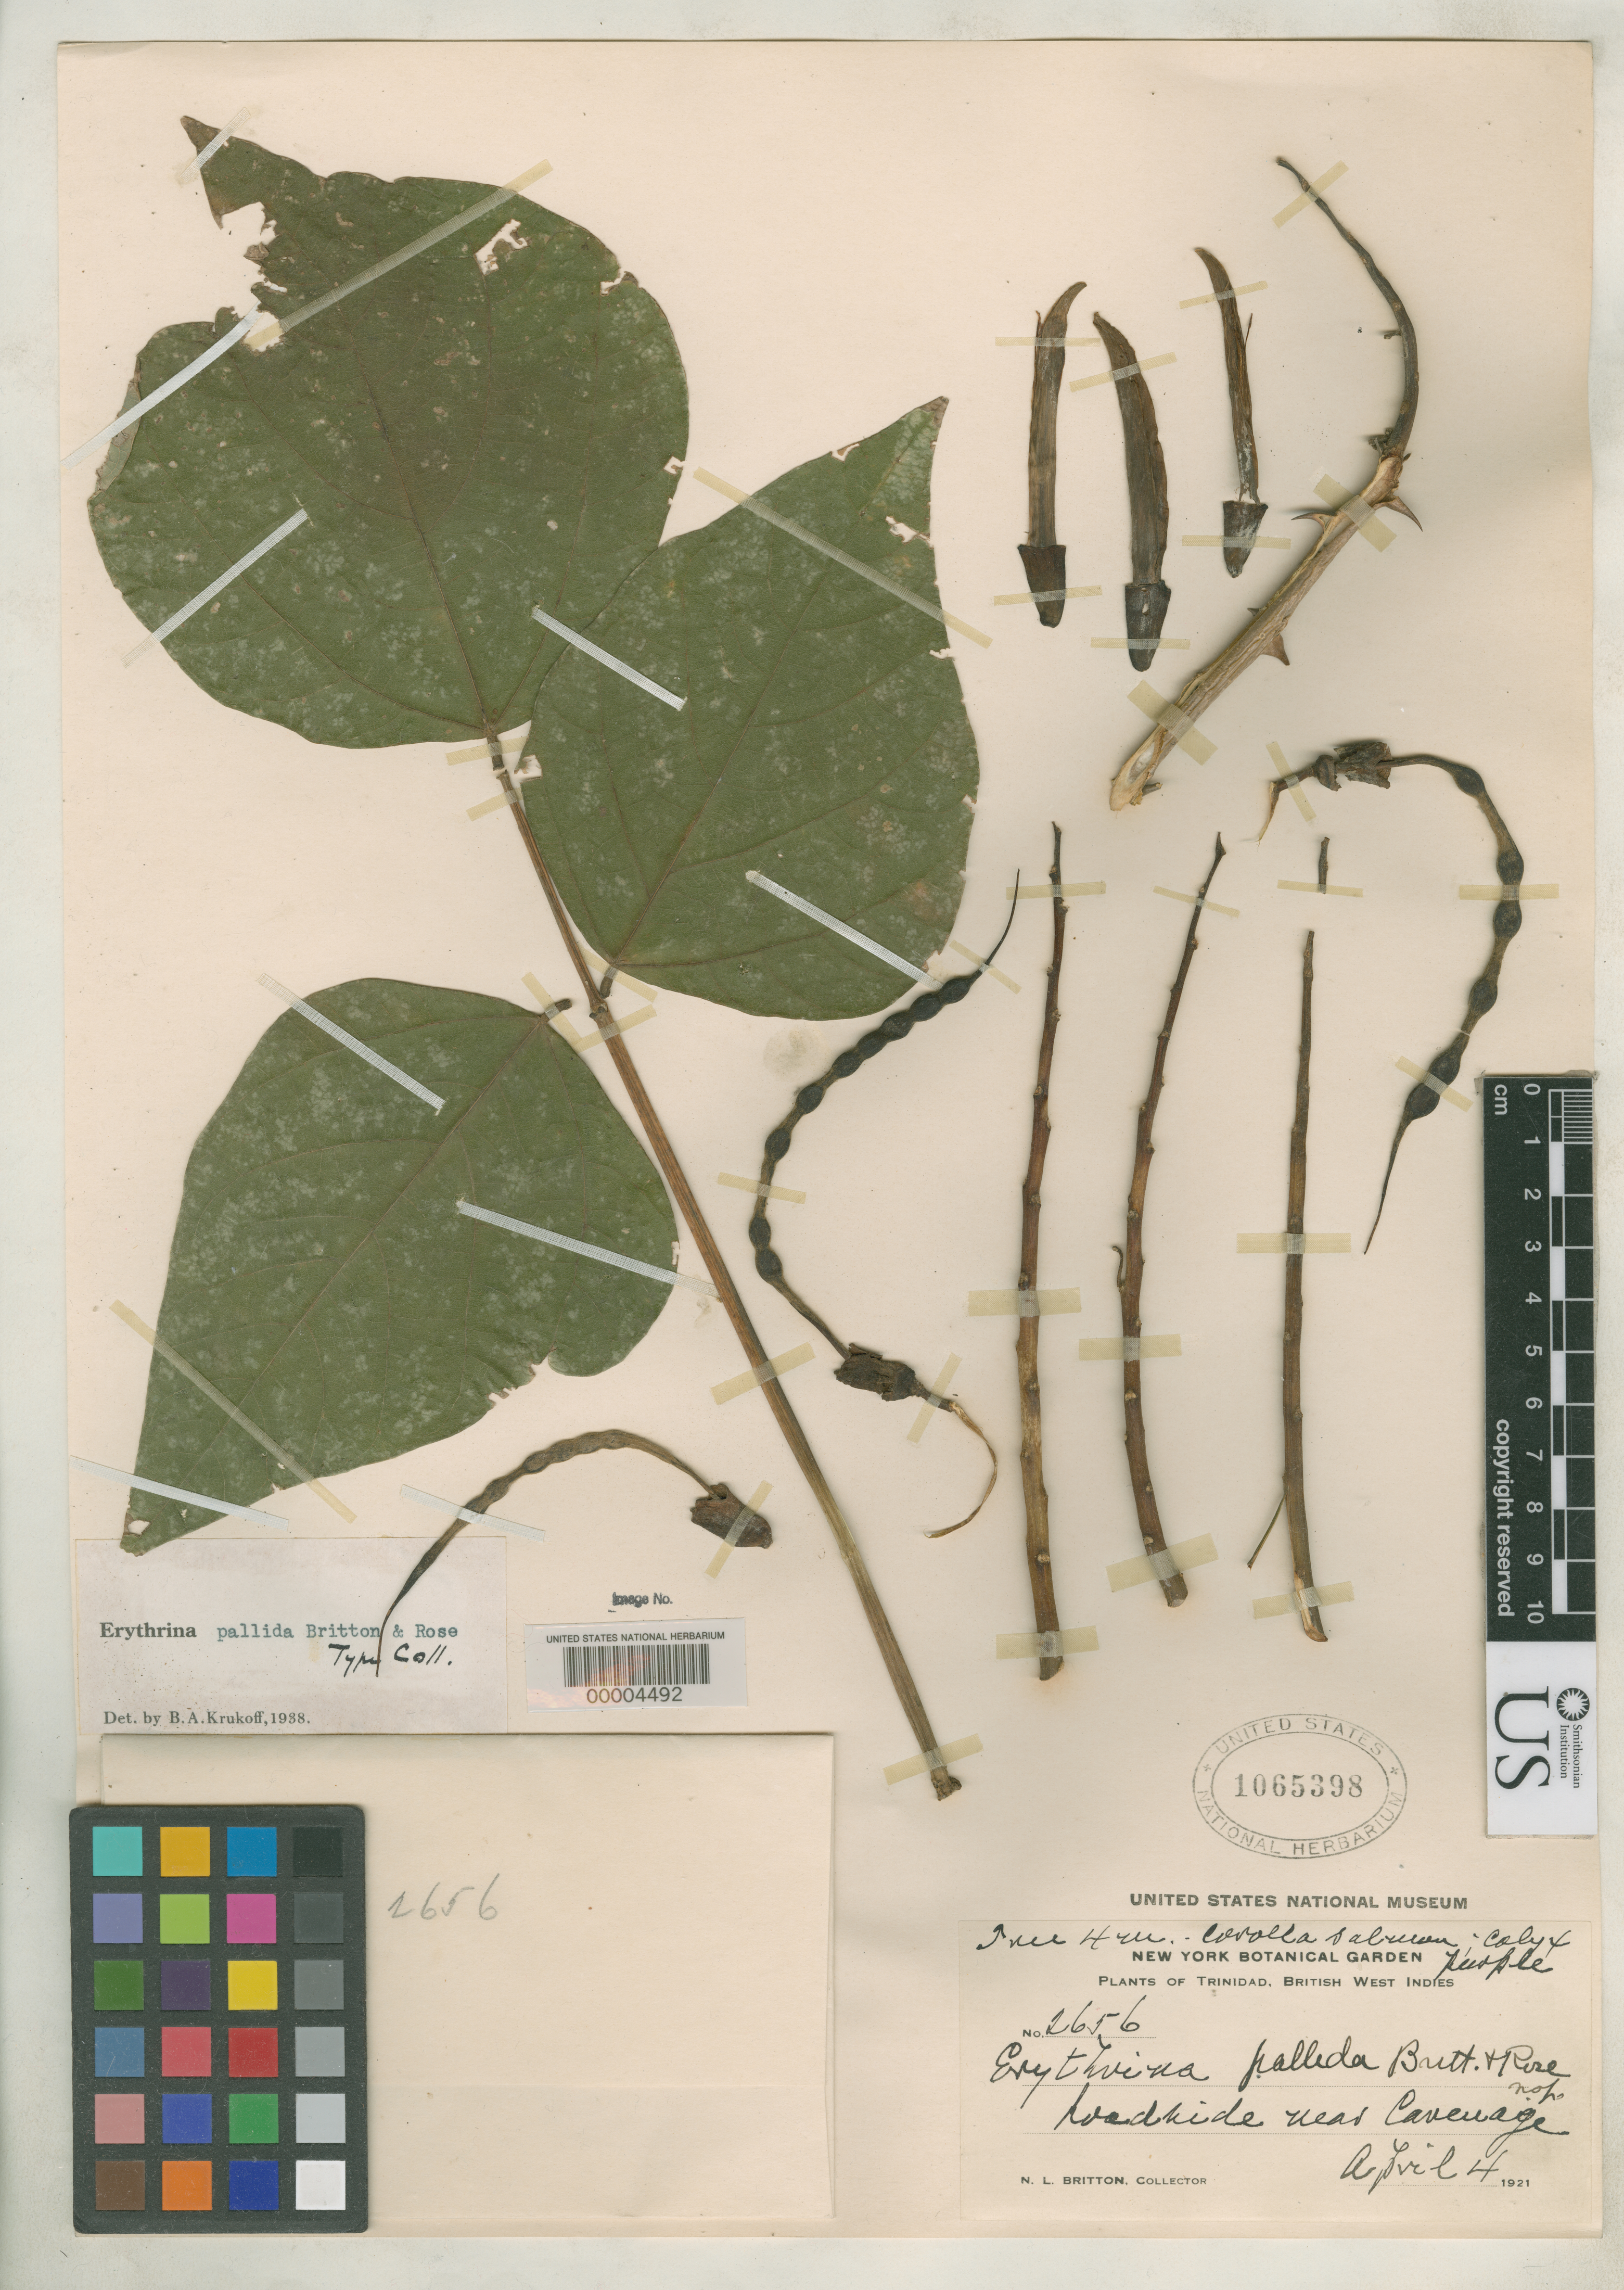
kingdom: Plantae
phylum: Tracheophyta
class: Magnoliopsida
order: Fabales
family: Fabaceae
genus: Erythrina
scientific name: Erythrina pallida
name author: Britton & Rose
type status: Type Collection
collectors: N. Britton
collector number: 2656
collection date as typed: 04 Apr 1921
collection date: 1921-04-04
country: Trinidad and Tobago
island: Trinidad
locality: Near Carenage.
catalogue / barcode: US 1065398